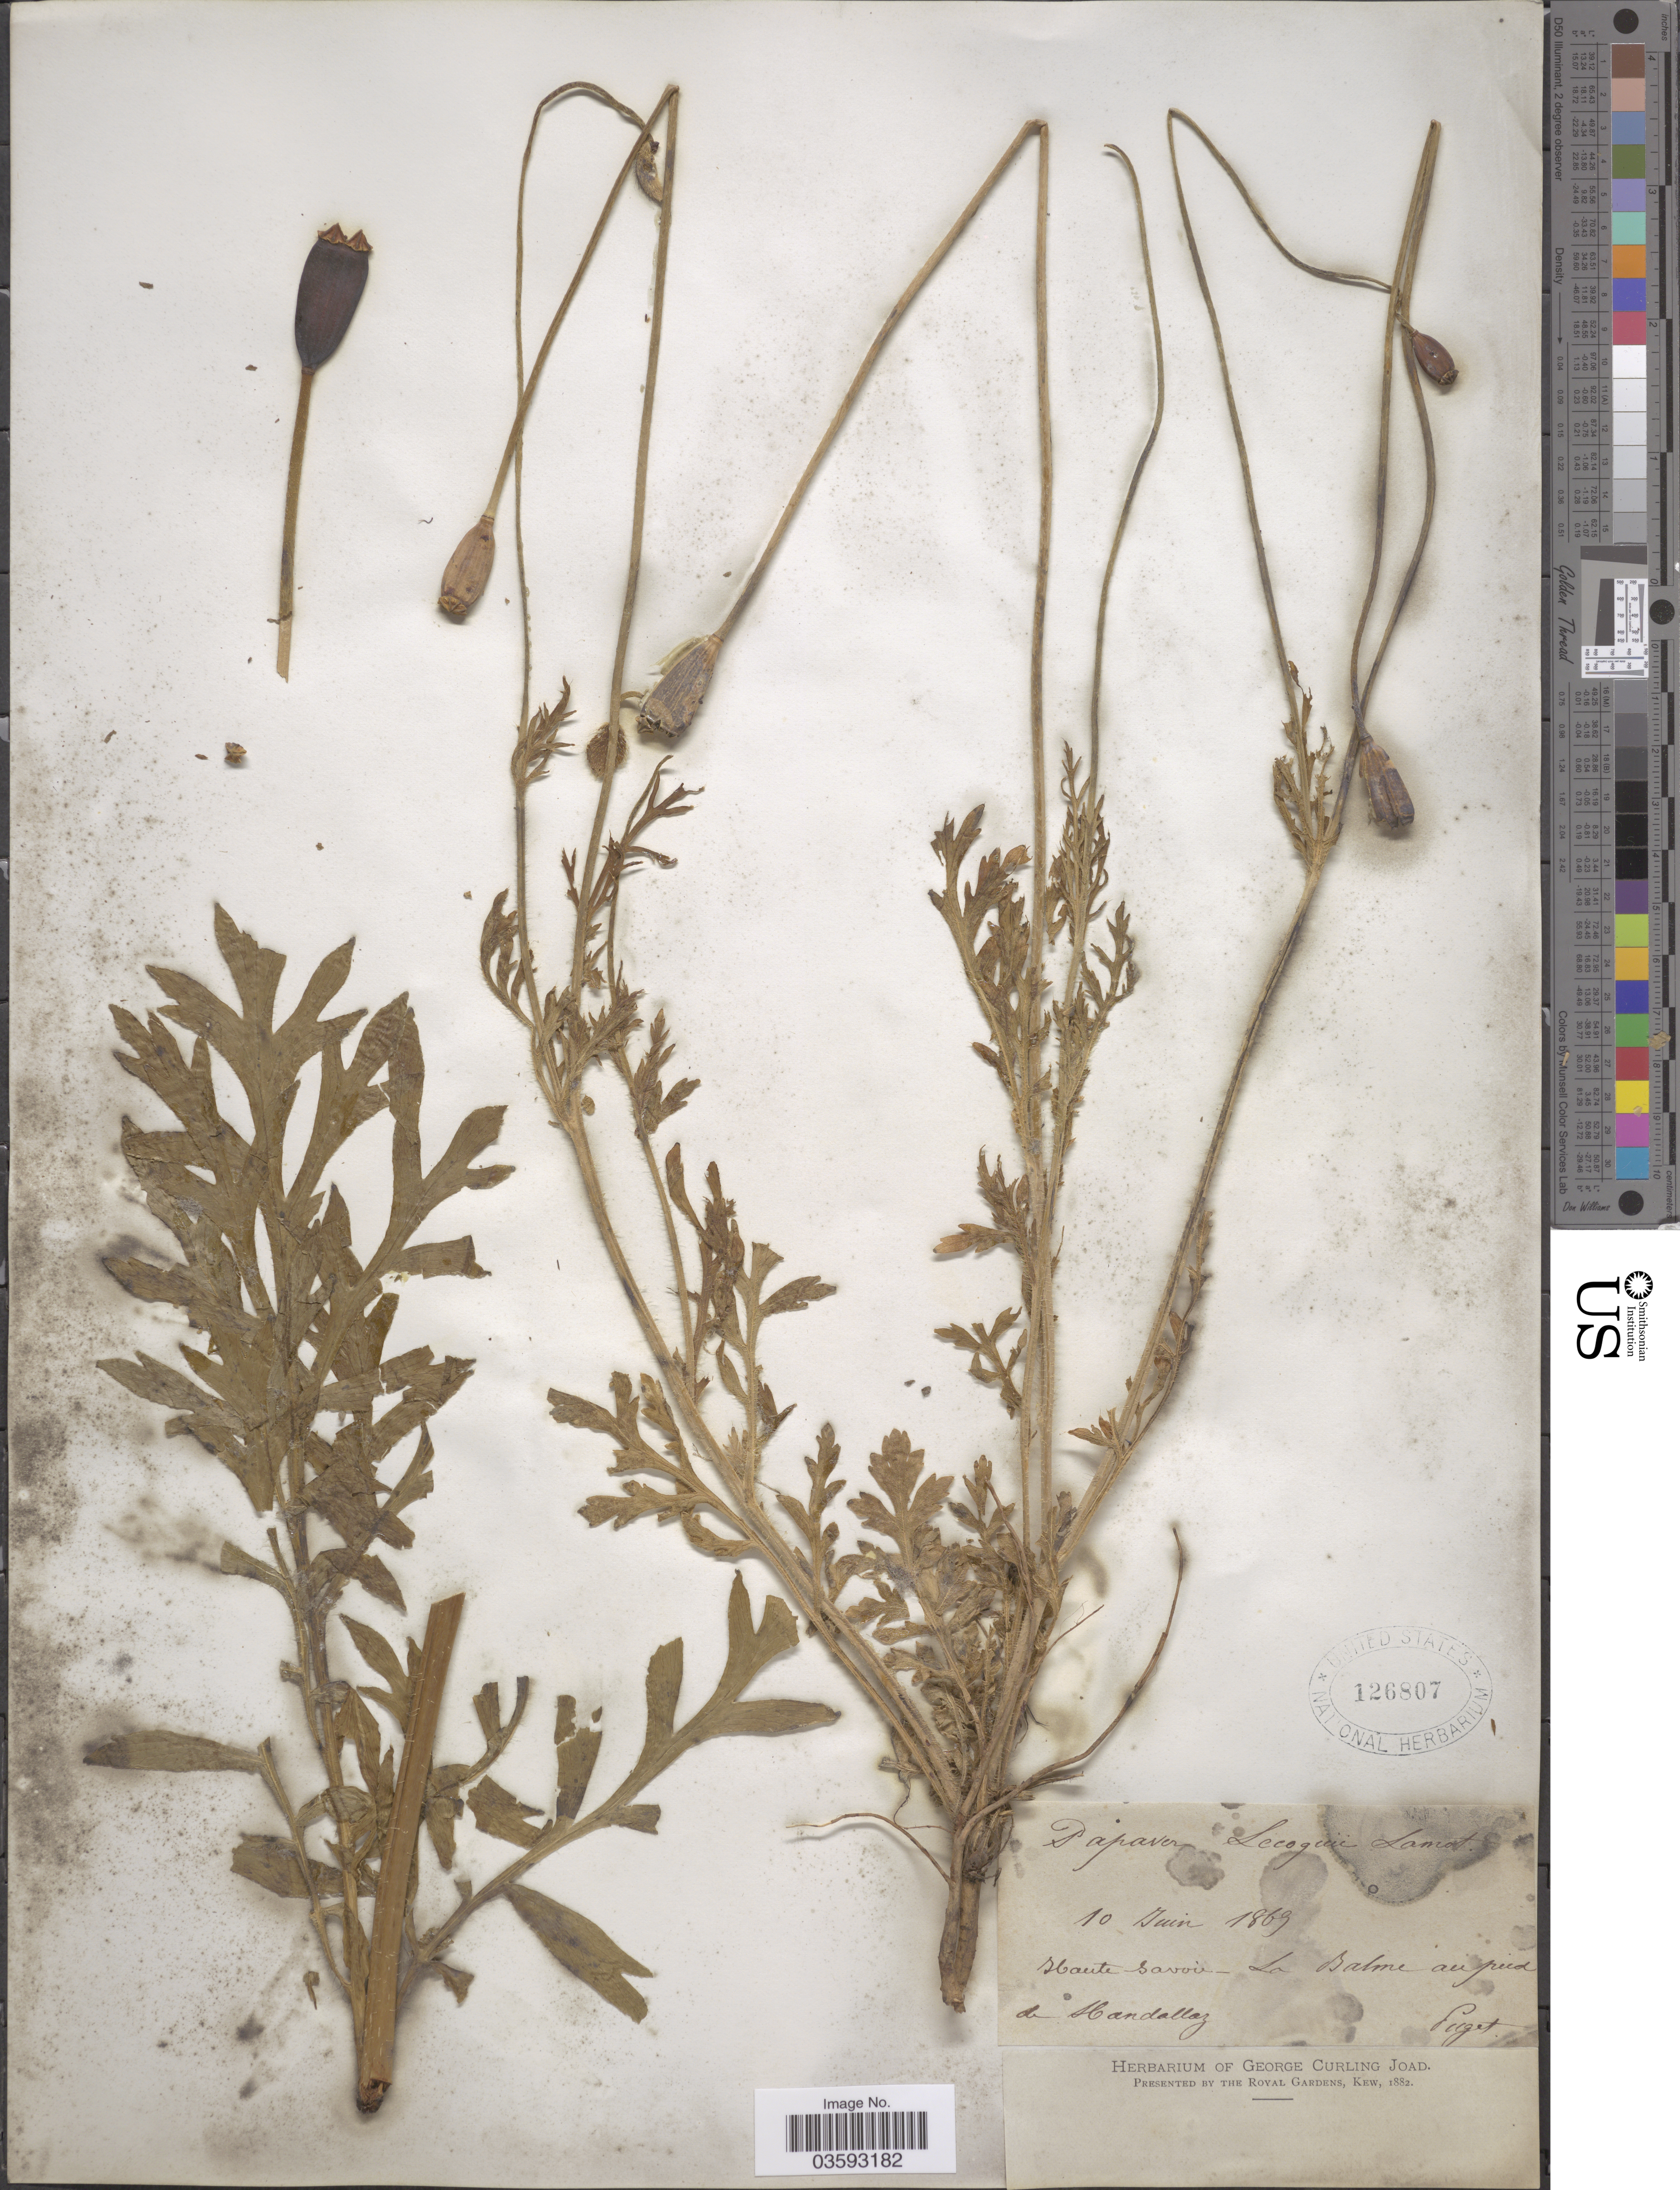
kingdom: Plantae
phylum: Tracheophyta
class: Magnoliopsida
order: Ranunculales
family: Papaveraceae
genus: Papaver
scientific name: Papaver lecoqii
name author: Lamotte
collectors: -. Puget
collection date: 1869-06-10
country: France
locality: Haute savoie - La Balme au pied de Handallaz.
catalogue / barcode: US 126807